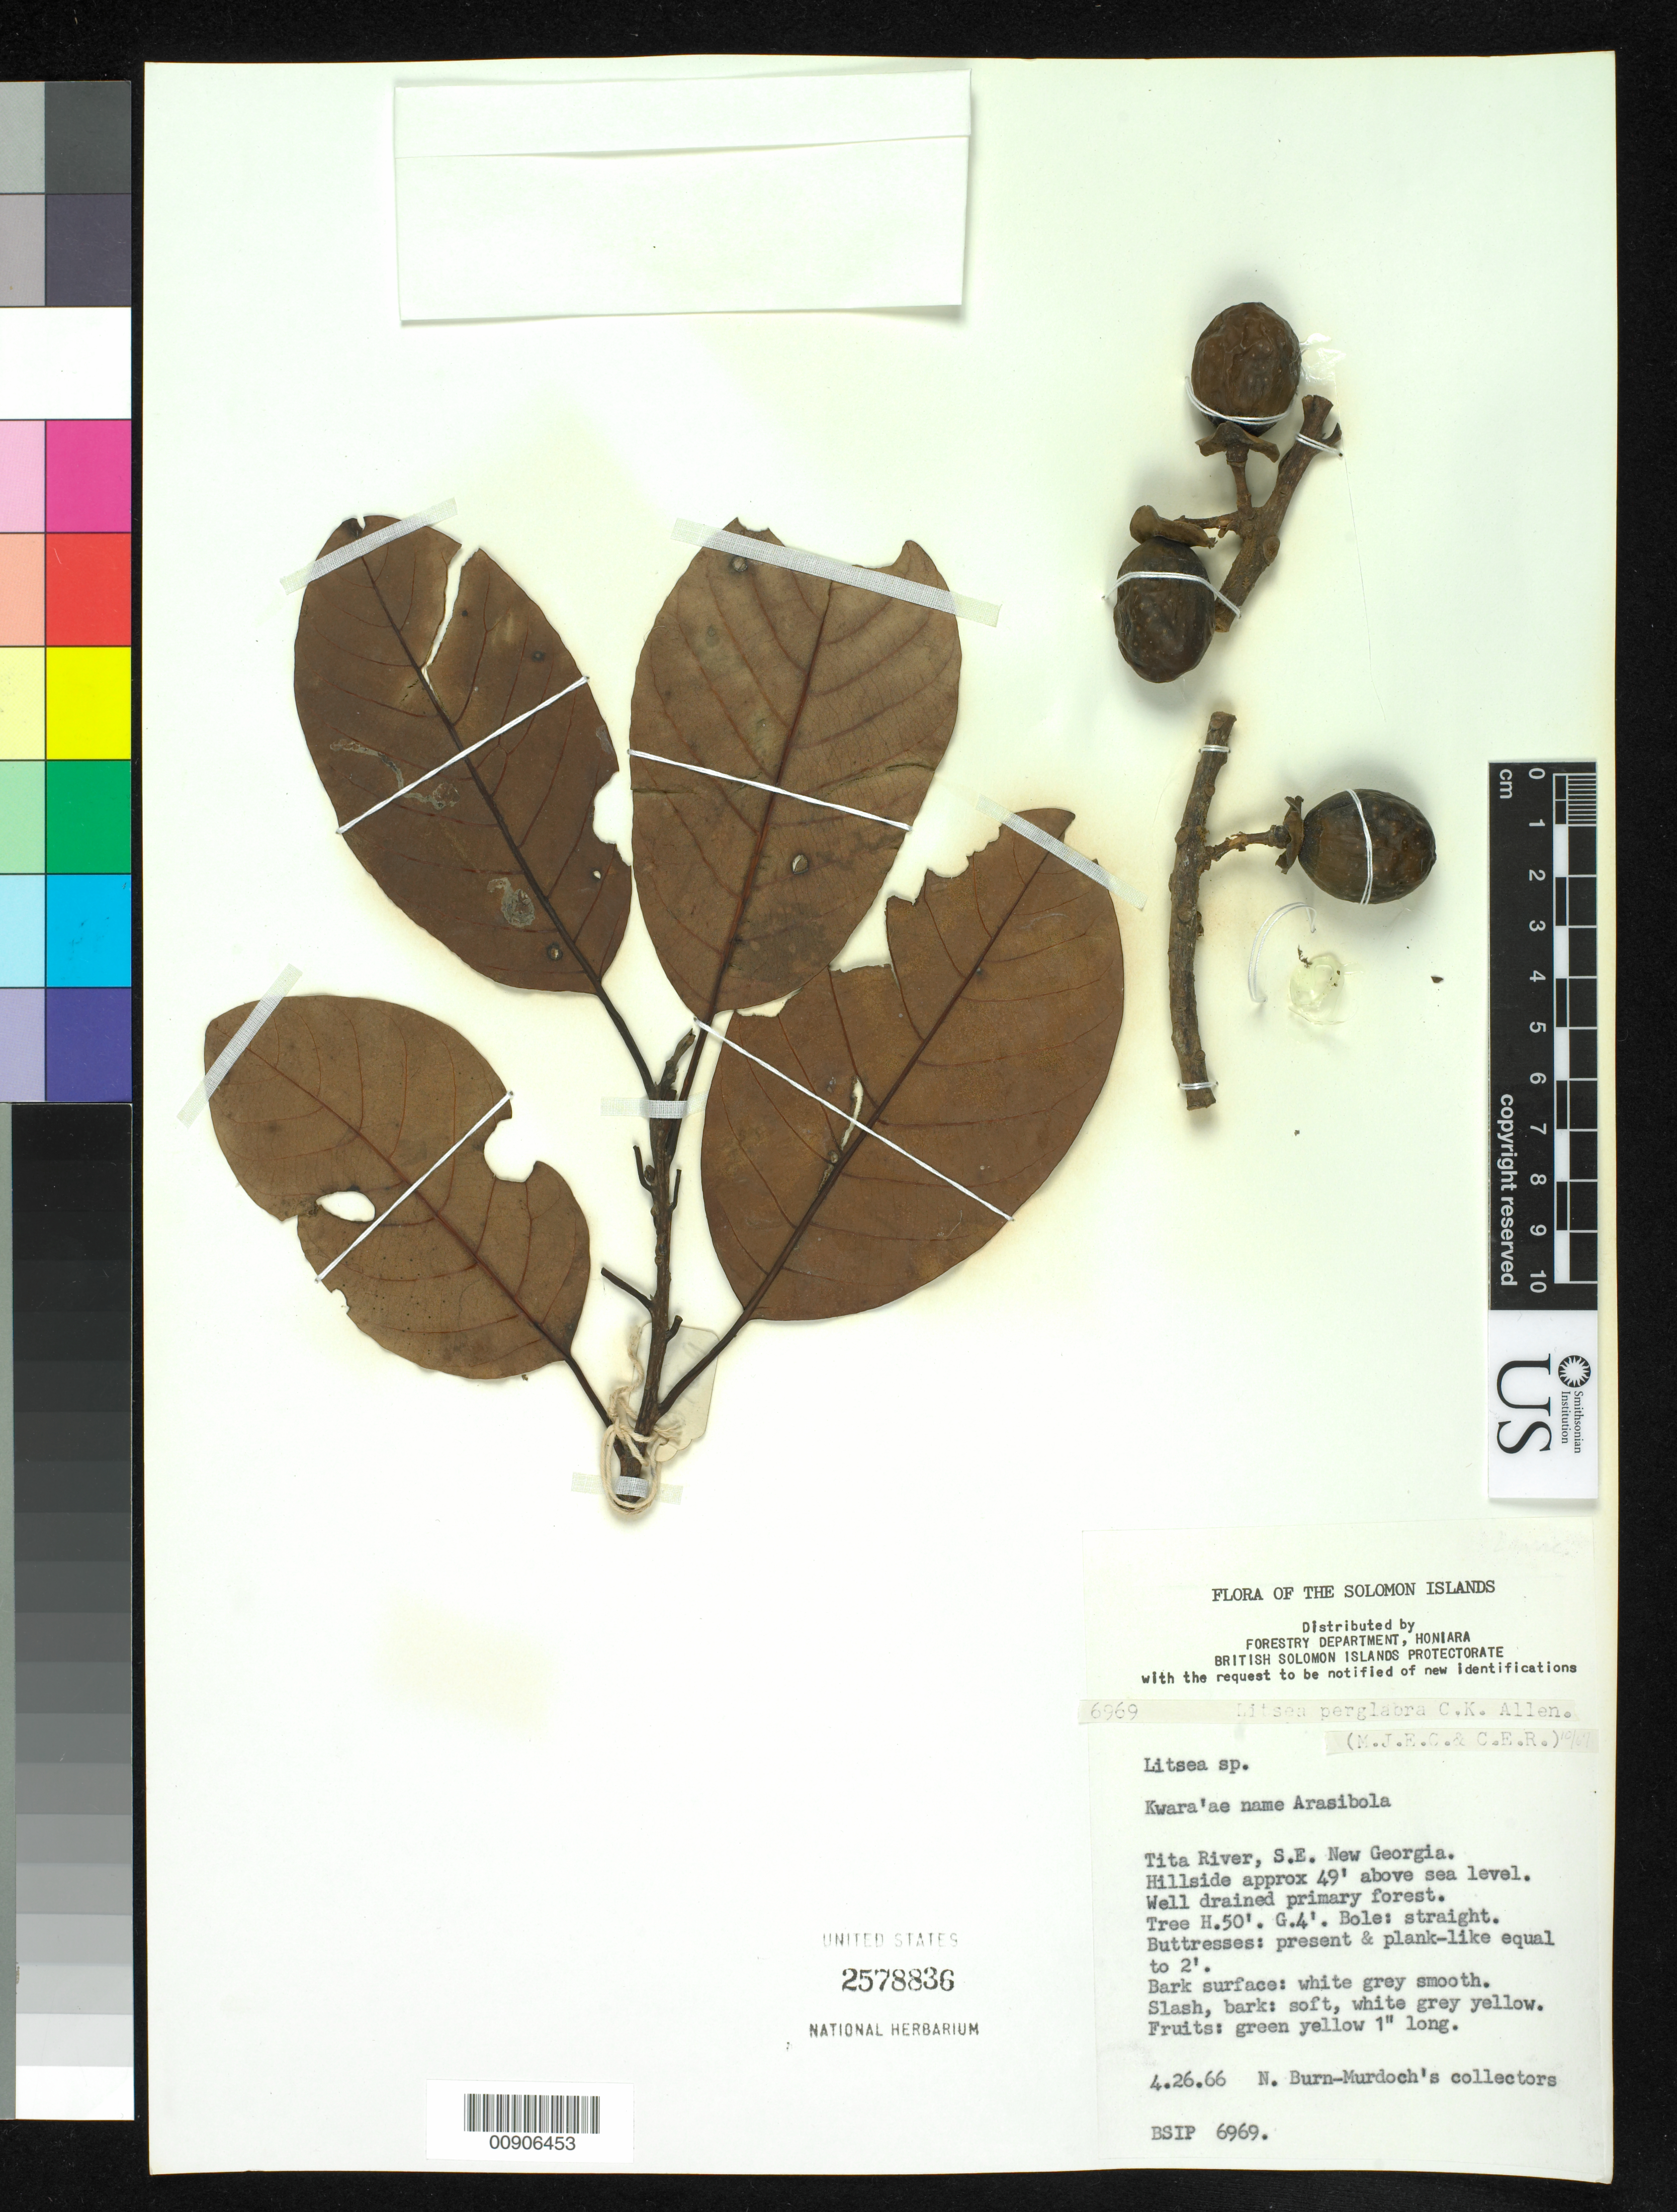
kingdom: Plantae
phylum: Tracheophyta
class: Magnoliopsida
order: Laurales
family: Lauraceae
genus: Litsea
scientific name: Litsea perglabra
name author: C.K. Allen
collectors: N. Burn-Murdoch's collectors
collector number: BSIP 6969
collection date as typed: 26 Apr 1966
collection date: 1966-04-26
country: Solomon Islands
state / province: Western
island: New Georgia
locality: Tita River, SE New Georgia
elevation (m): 15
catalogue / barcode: US 2578836